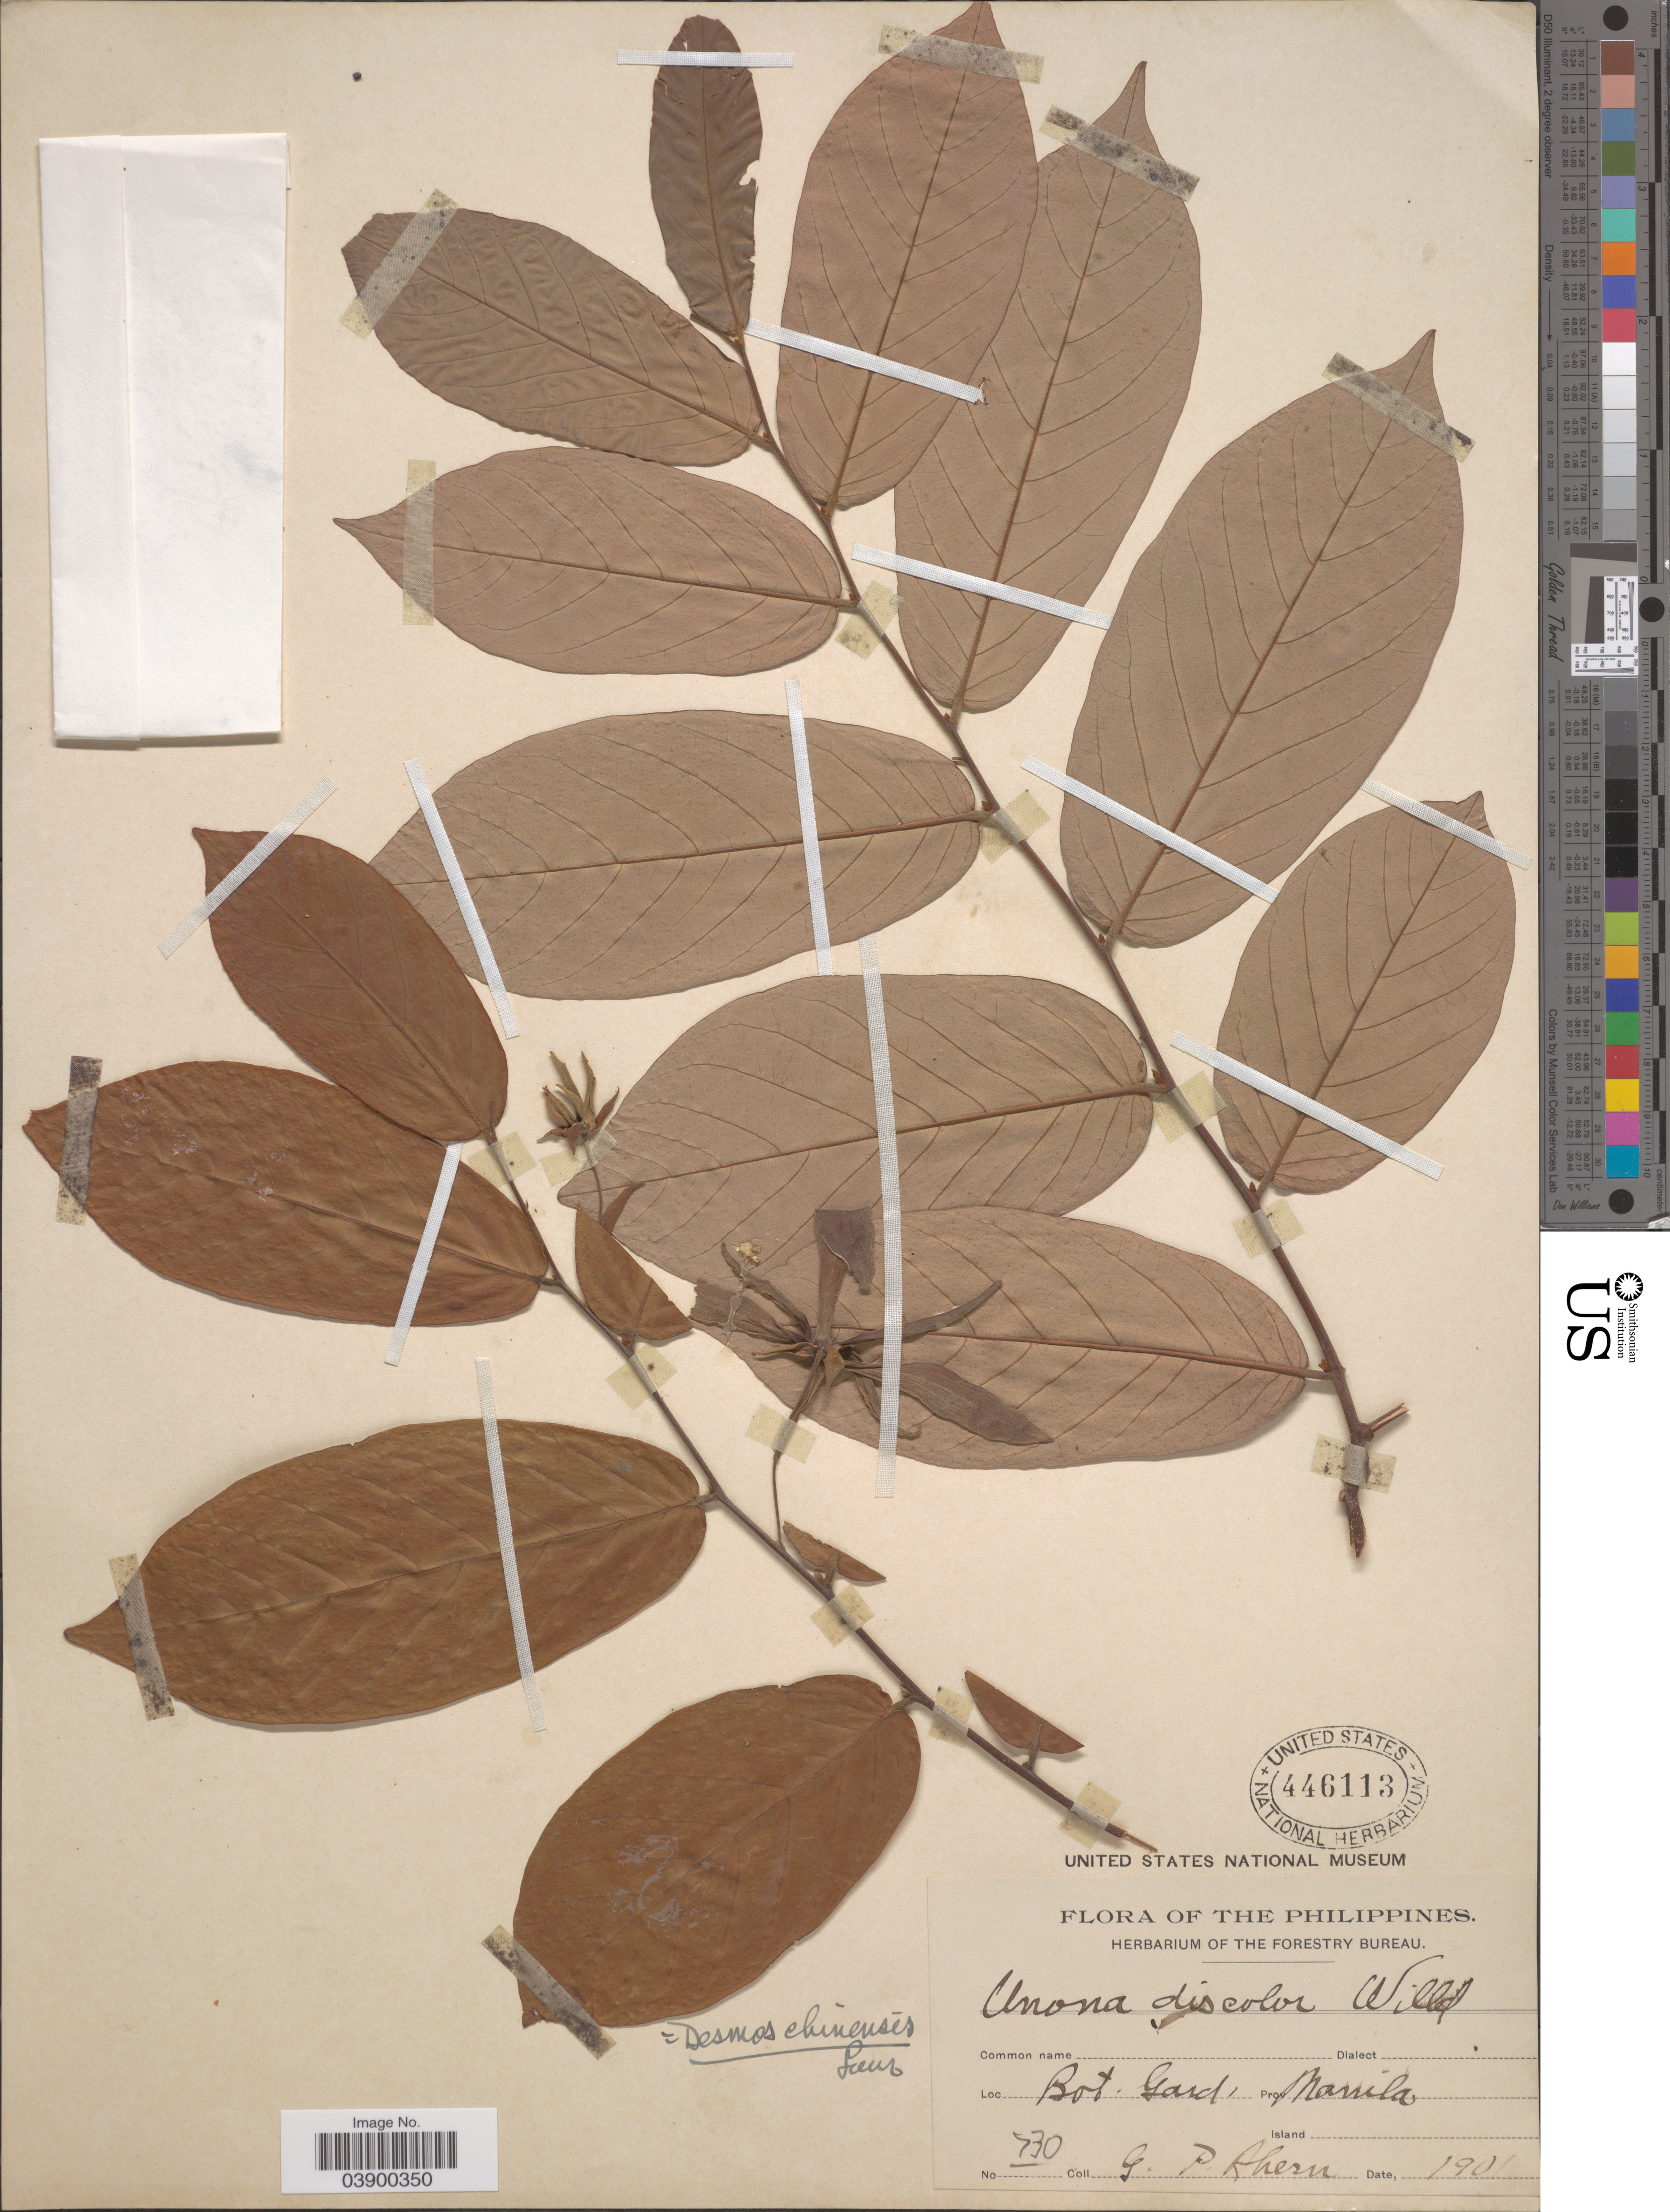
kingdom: Plantae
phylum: Tracheophyta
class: Magnoliopsida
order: Magnoliales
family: Annonaceae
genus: Desmos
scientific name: Desmos chinensis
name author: Lour.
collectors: G. Ahern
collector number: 730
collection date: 1901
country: Philippines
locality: Bot. Gard. Prov. Manila.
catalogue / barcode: US 446113